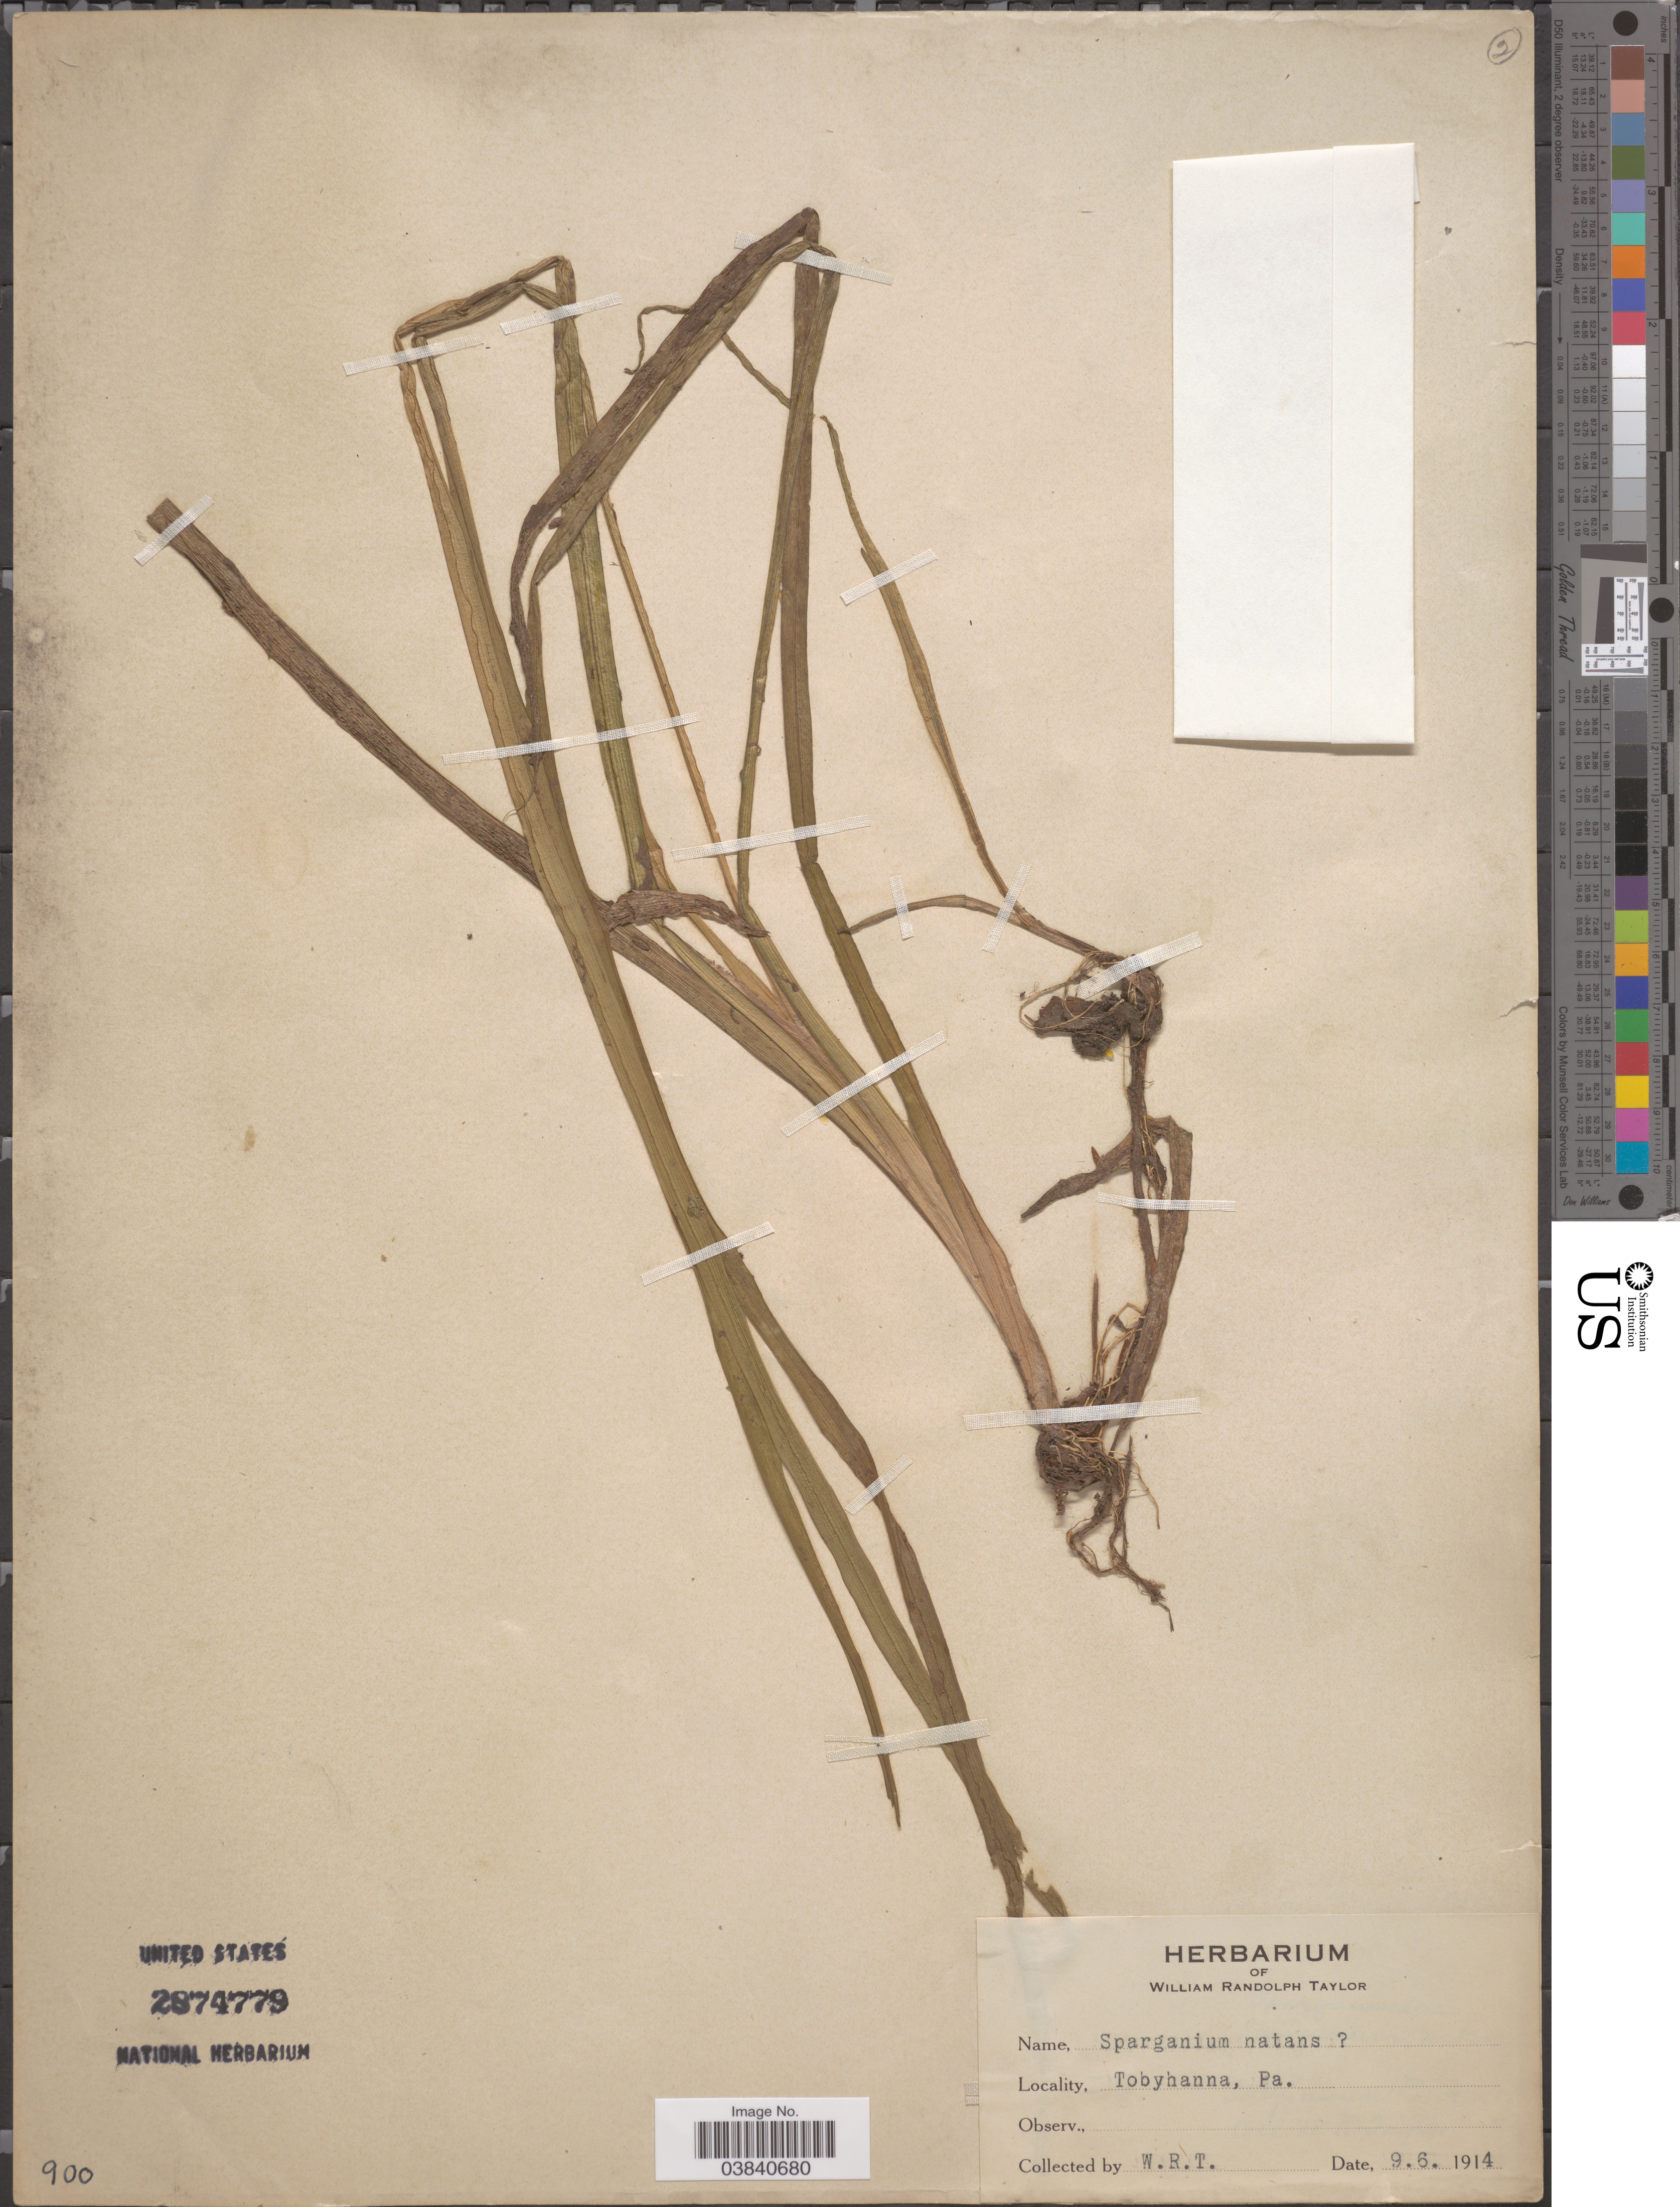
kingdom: Plantae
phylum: Tracheophyta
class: Liliopsida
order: Poales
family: Typhaceae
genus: Sparganium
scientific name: Sparganium simplex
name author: Huds.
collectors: W. R. Taylor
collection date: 1914-09-06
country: United States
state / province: Pennsylvania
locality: Tobyhanna.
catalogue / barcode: US 2874779